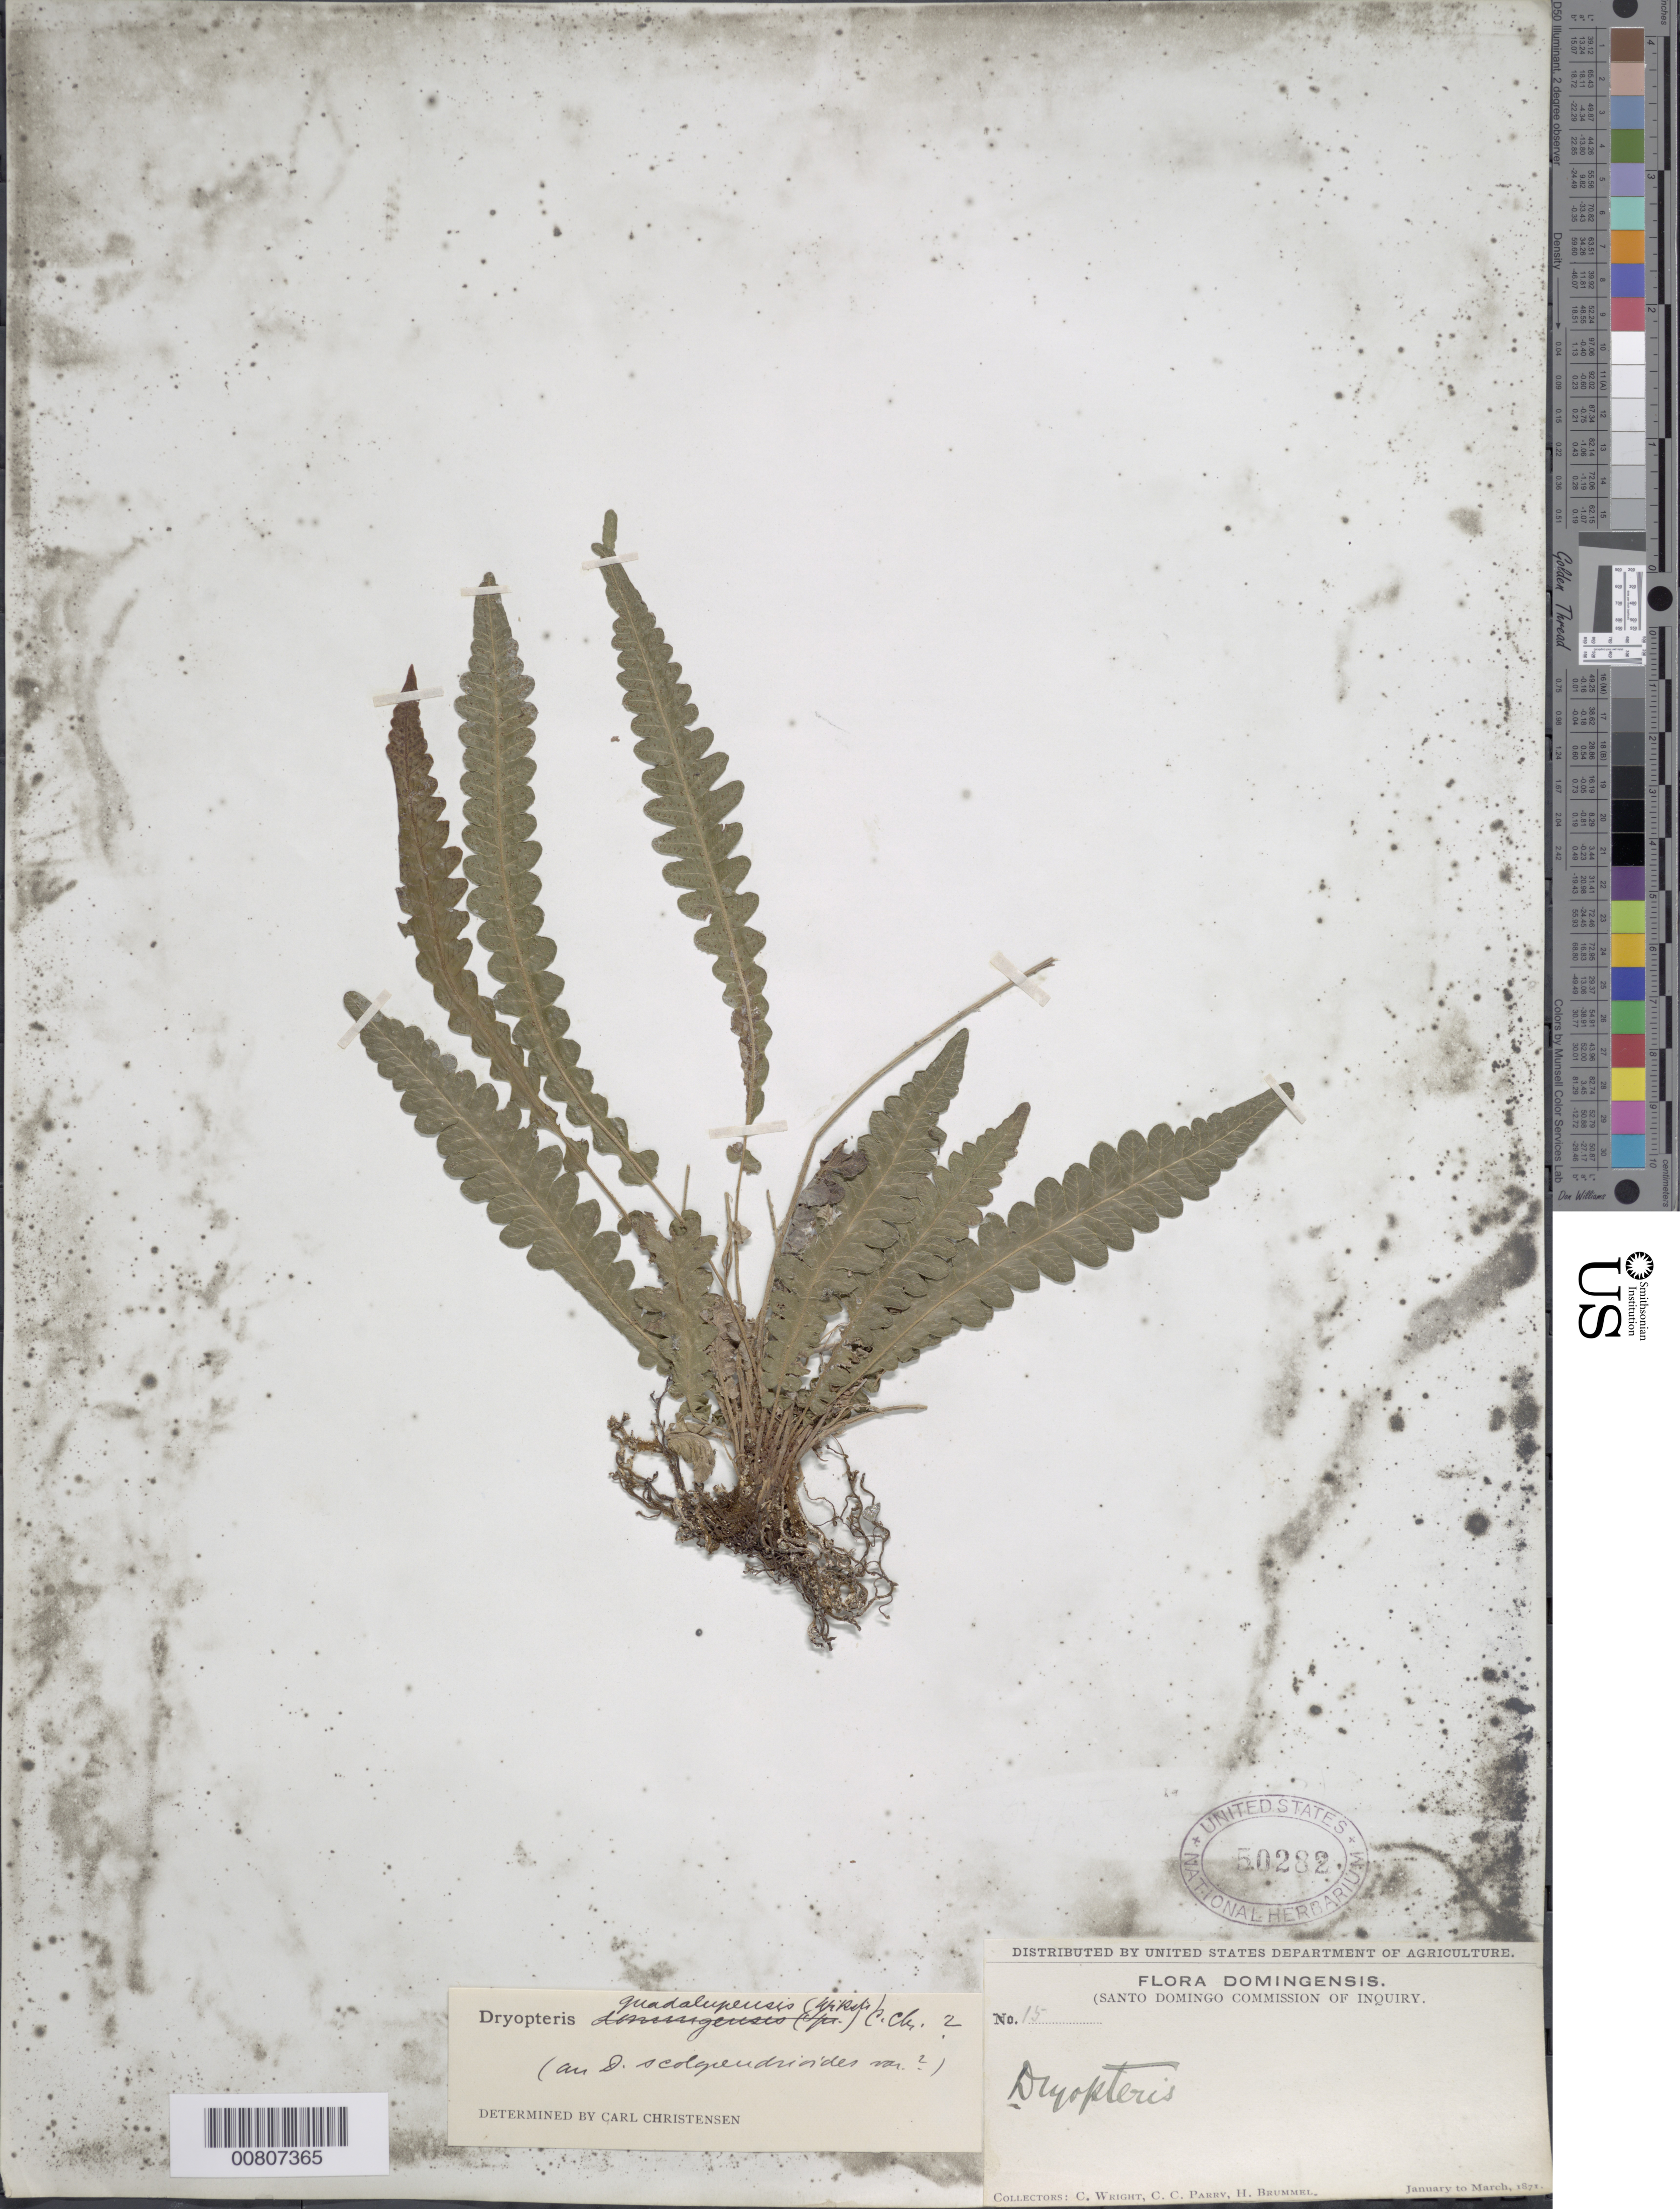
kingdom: Plantae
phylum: Tracheophyta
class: Polypodiopsida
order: Polypodiales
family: Thelypteridaceae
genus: Goniopteris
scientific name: Goniopteris guadelupensis (Wikstr.) comb. nov., ined 2015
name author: (Wikstr.)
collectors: C. Wright, C. C. Parry & H. Brummel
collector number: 15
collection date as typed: Jan 1871 to -- Mar 1871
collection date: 1871-01/1871-03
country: Dominican Republic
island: Hispaniola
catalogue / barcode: US 50282